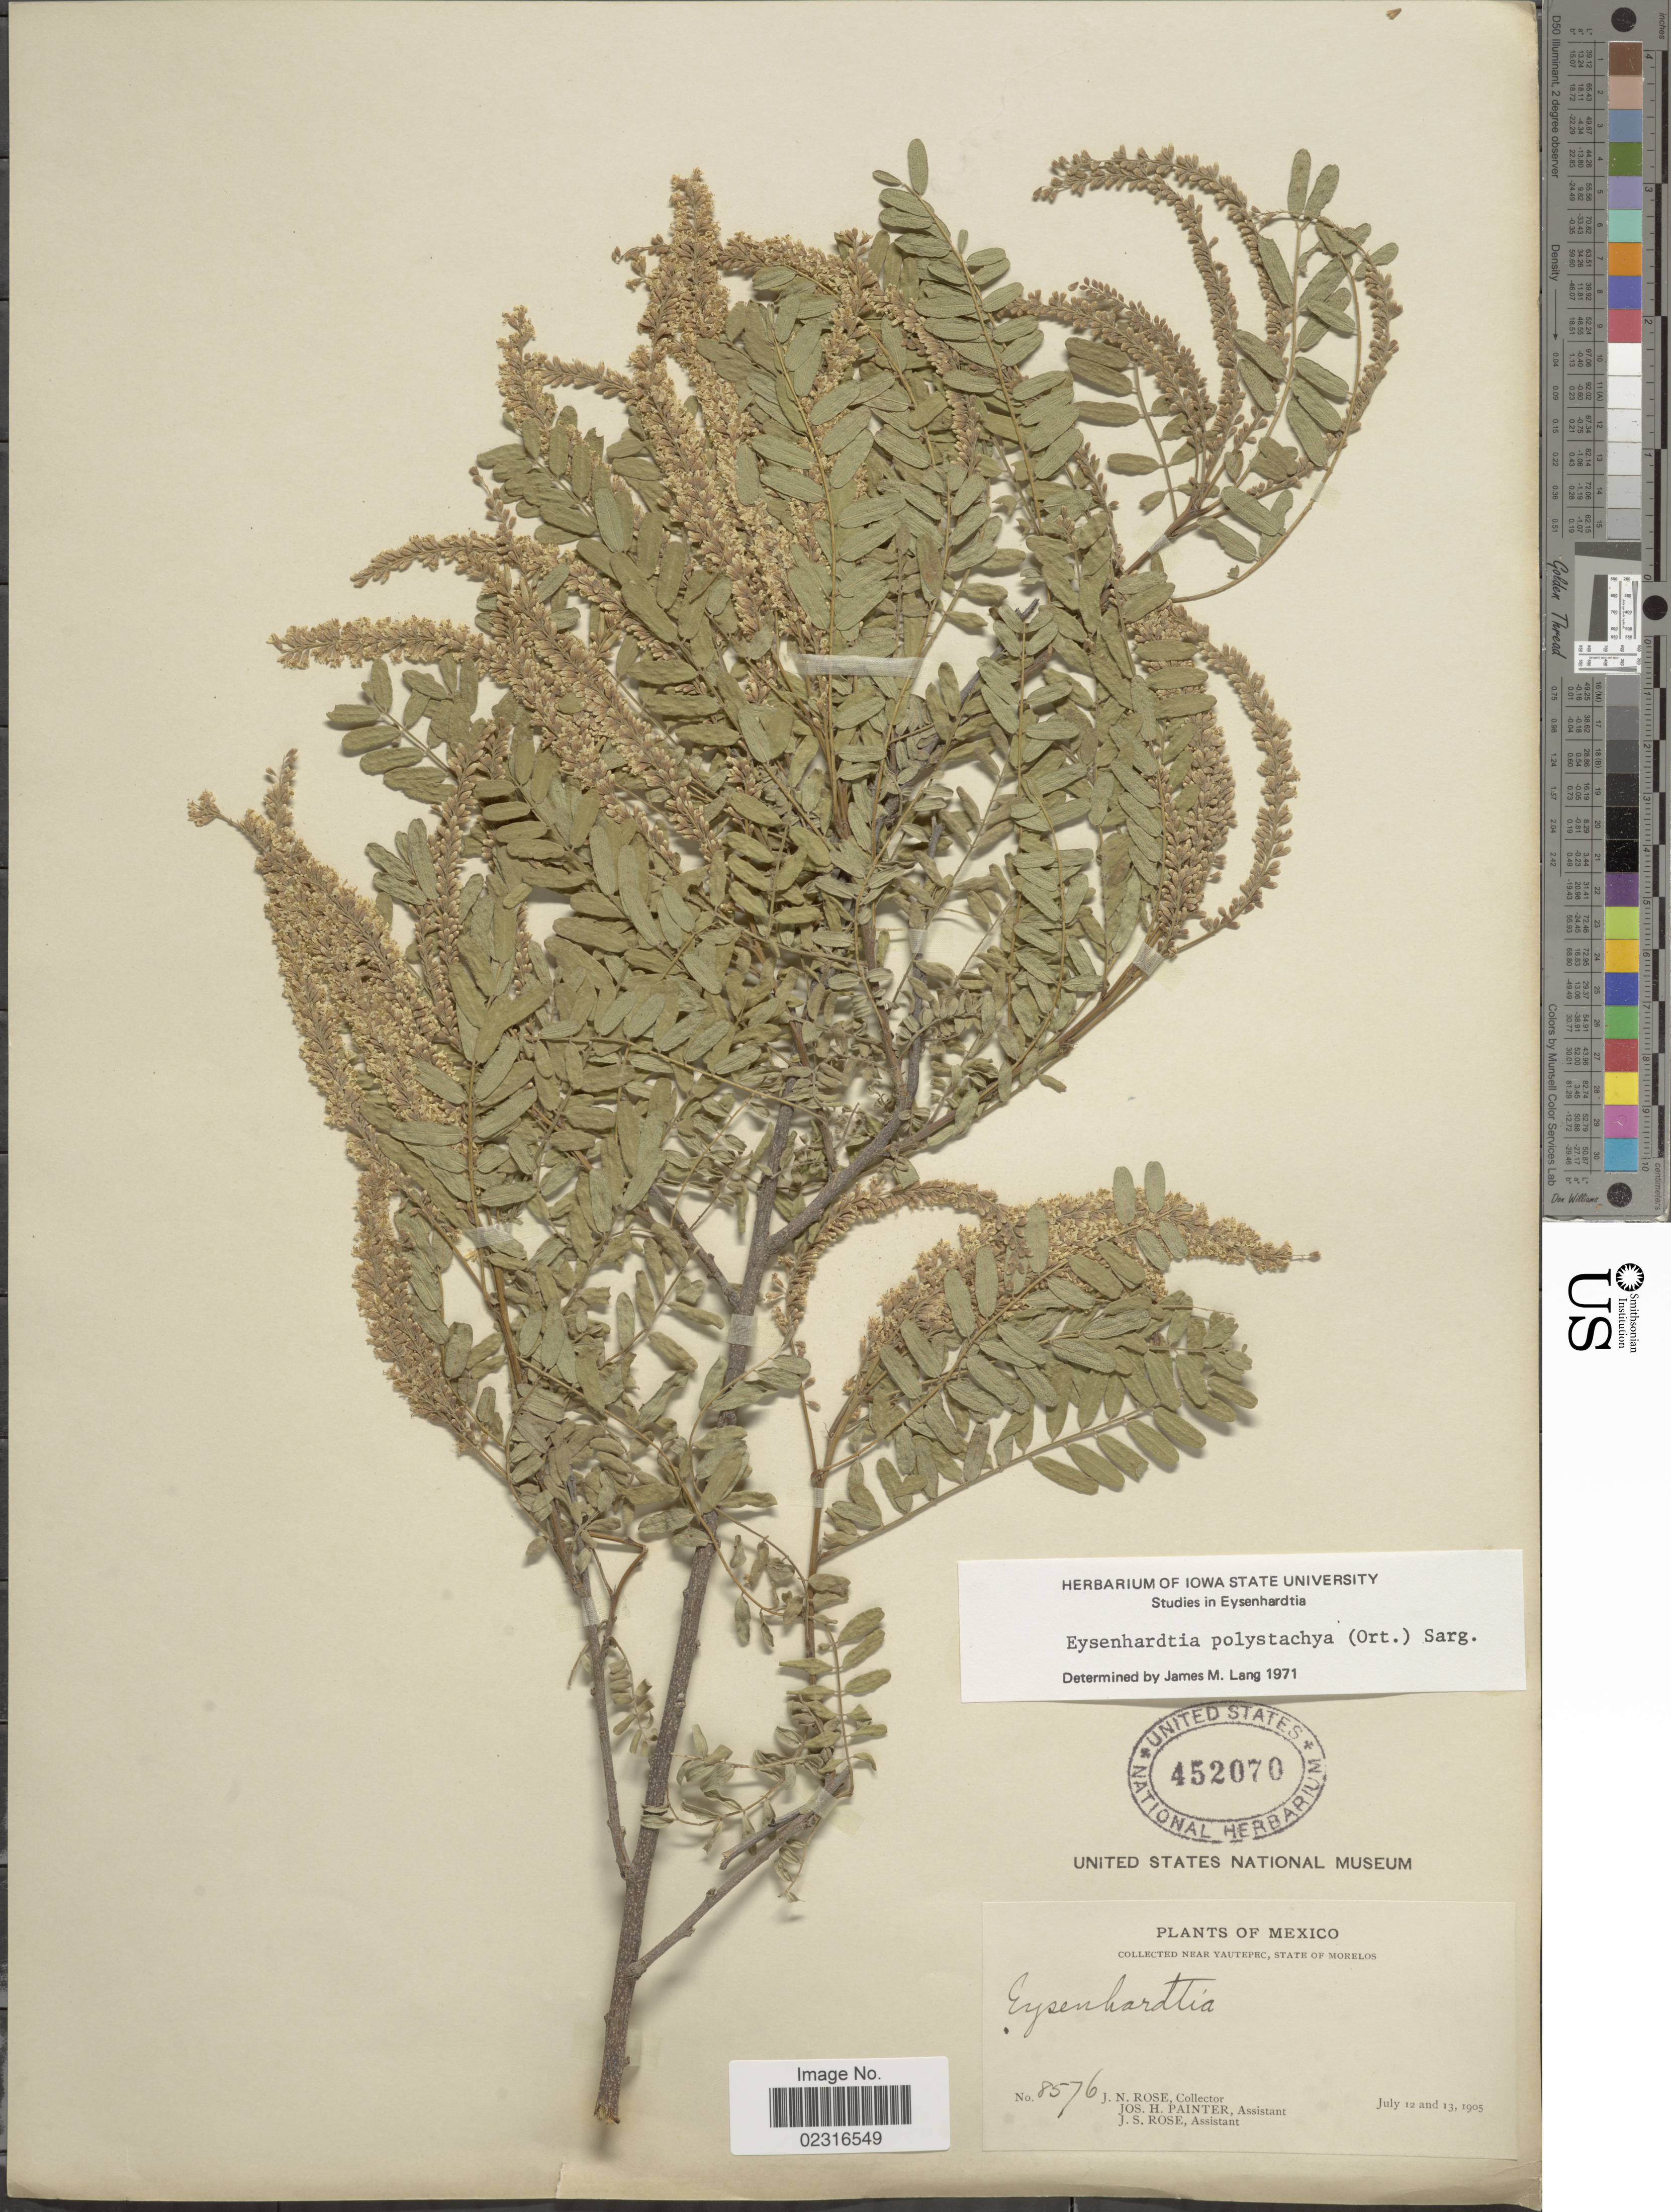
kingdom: Plantae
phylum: Tracheophyta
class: Magnoliopsida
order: Fabales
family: Fabaceae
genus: Eysenhardtia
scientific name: Eysenhardtia polystachya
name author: (Ortega) Sarg.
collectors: J. N. Rose, J. H. Painter & J. S. Rose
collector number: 8576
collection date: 1905-07-12/1905-07-13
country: Mexico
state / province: Morelos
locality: Near Yautepec.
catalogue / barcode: US 452070